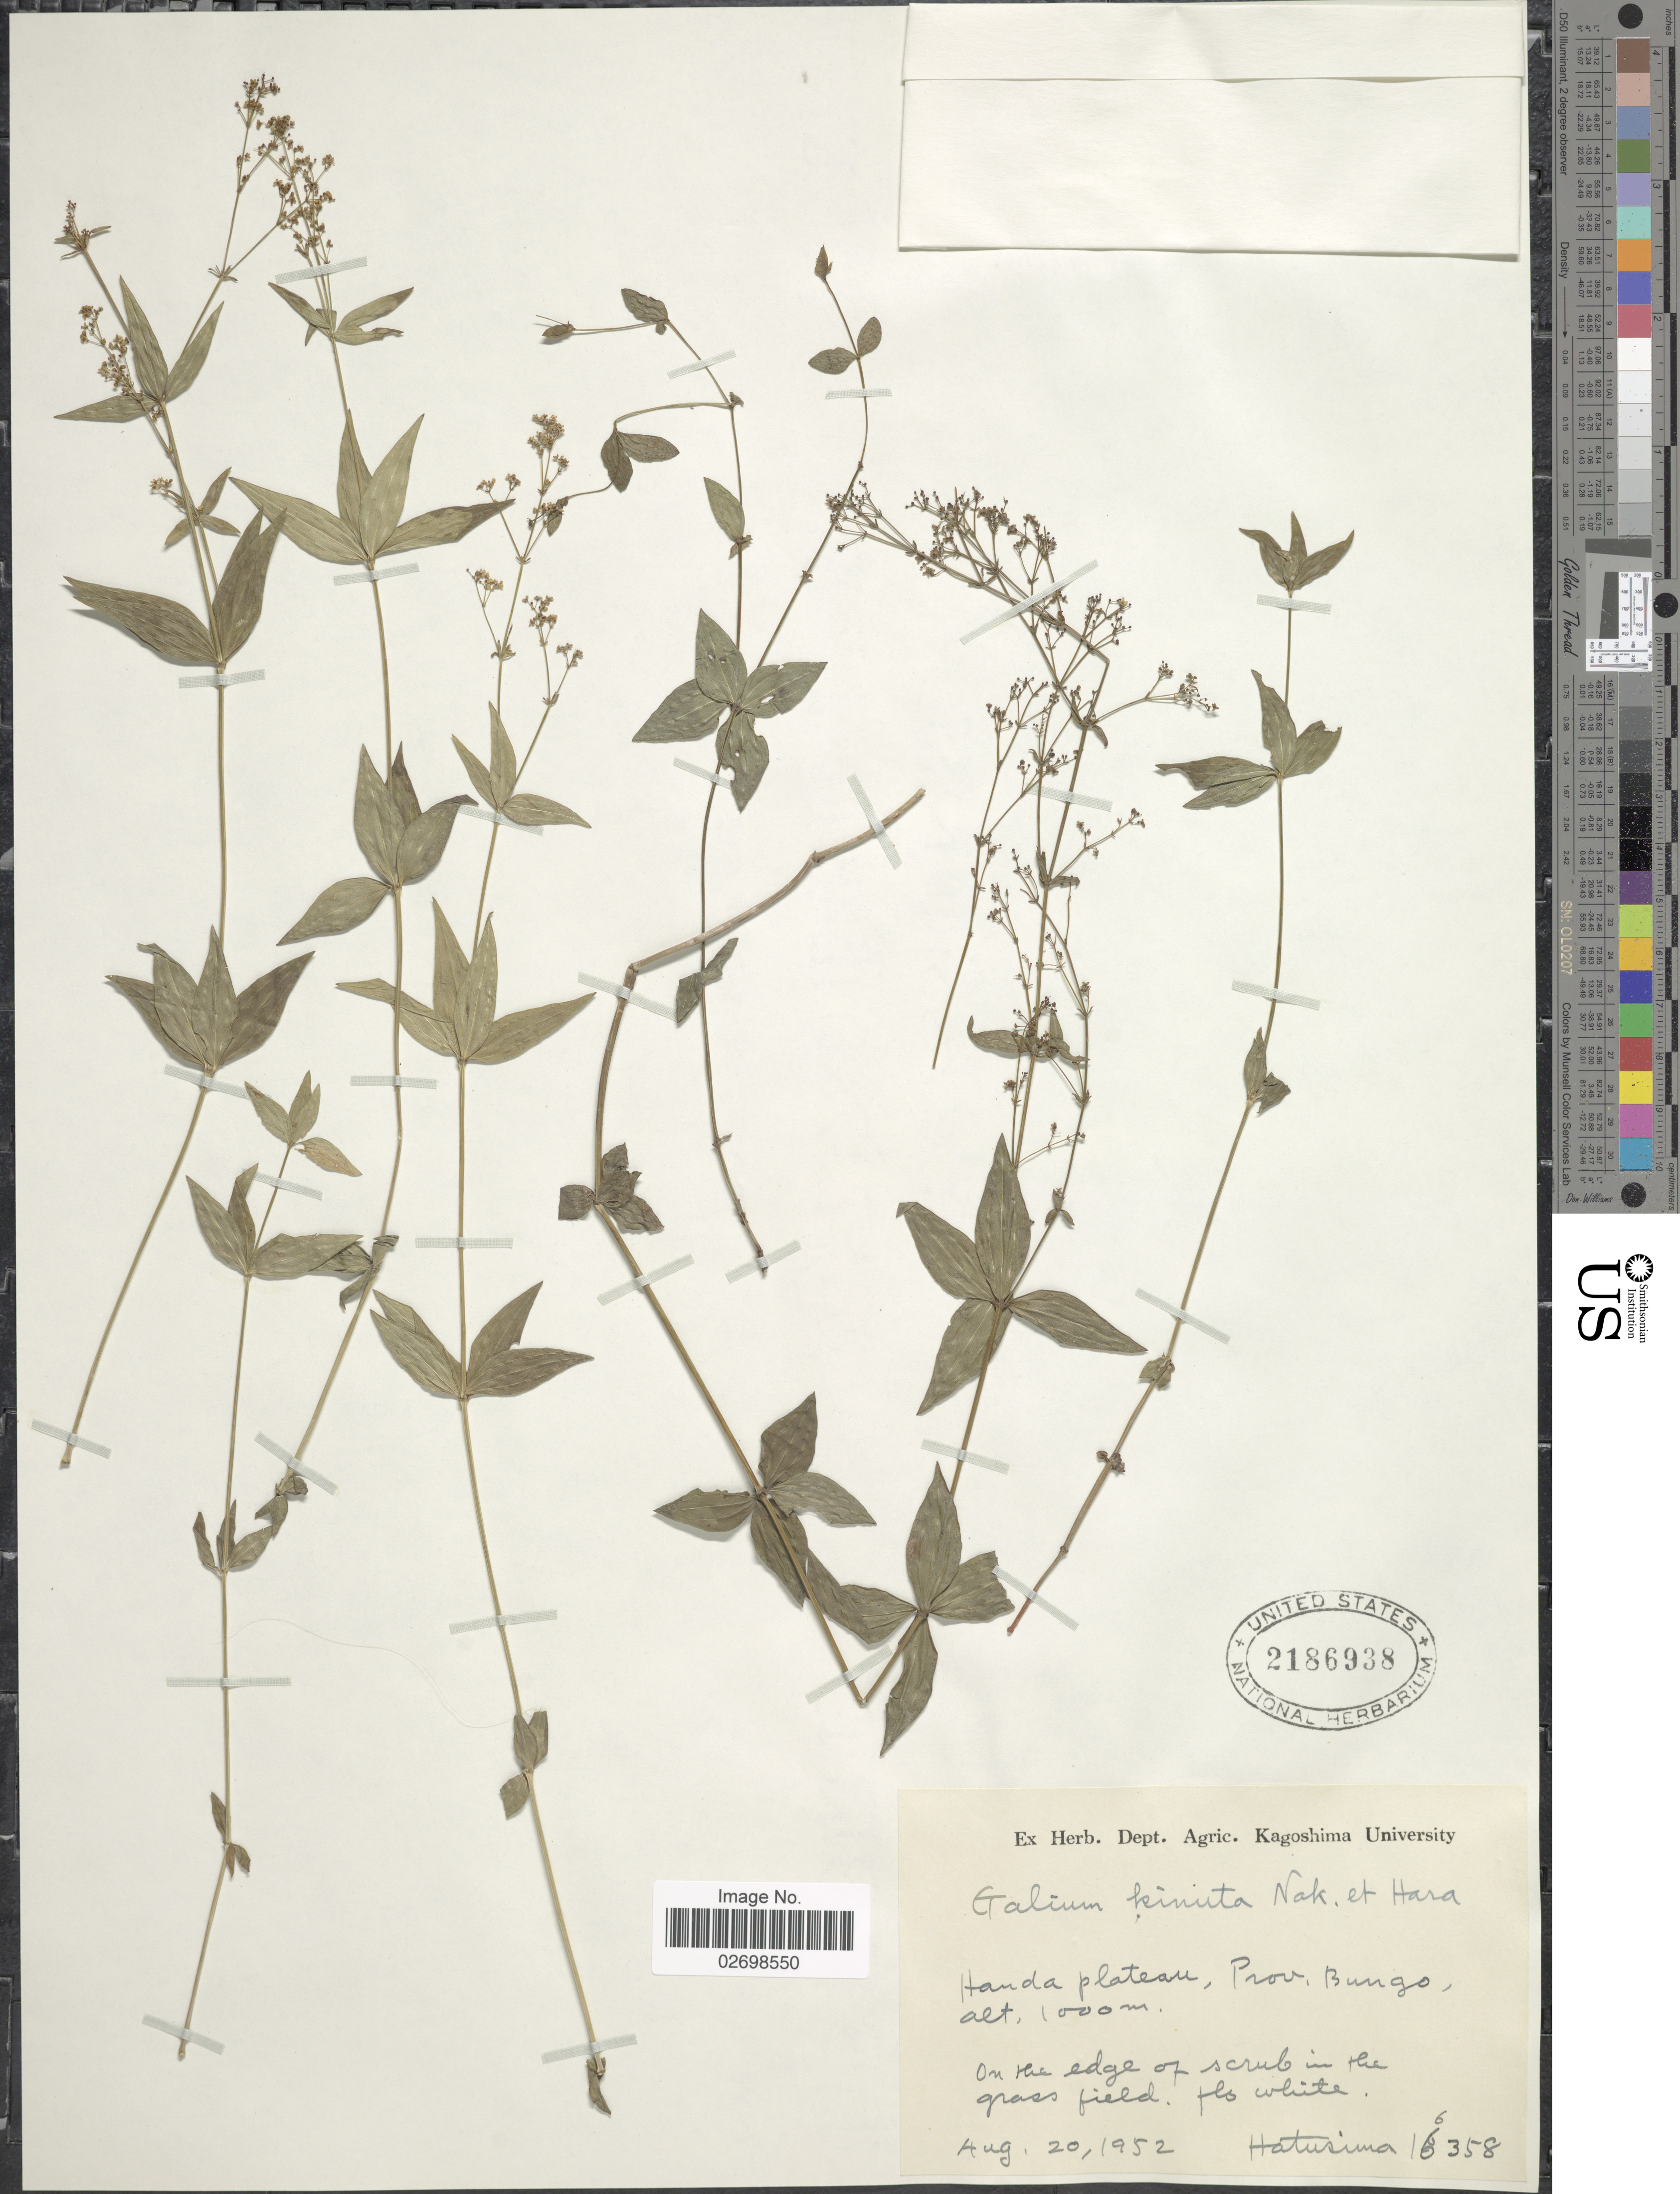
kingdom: Plantae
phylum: Tracheophyta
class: Magnoliopsida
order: Gentianales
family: Rubiaceae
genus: Galium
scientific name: Galium kinuta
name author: Nakai & H. Hara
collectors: -. Hatusima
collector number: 16358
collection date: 1952-08-20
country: Japan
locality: Handa plateau, Prov. Bungo, on the edge of scrub in the grass field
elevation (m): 1000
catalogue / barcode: US 2186938